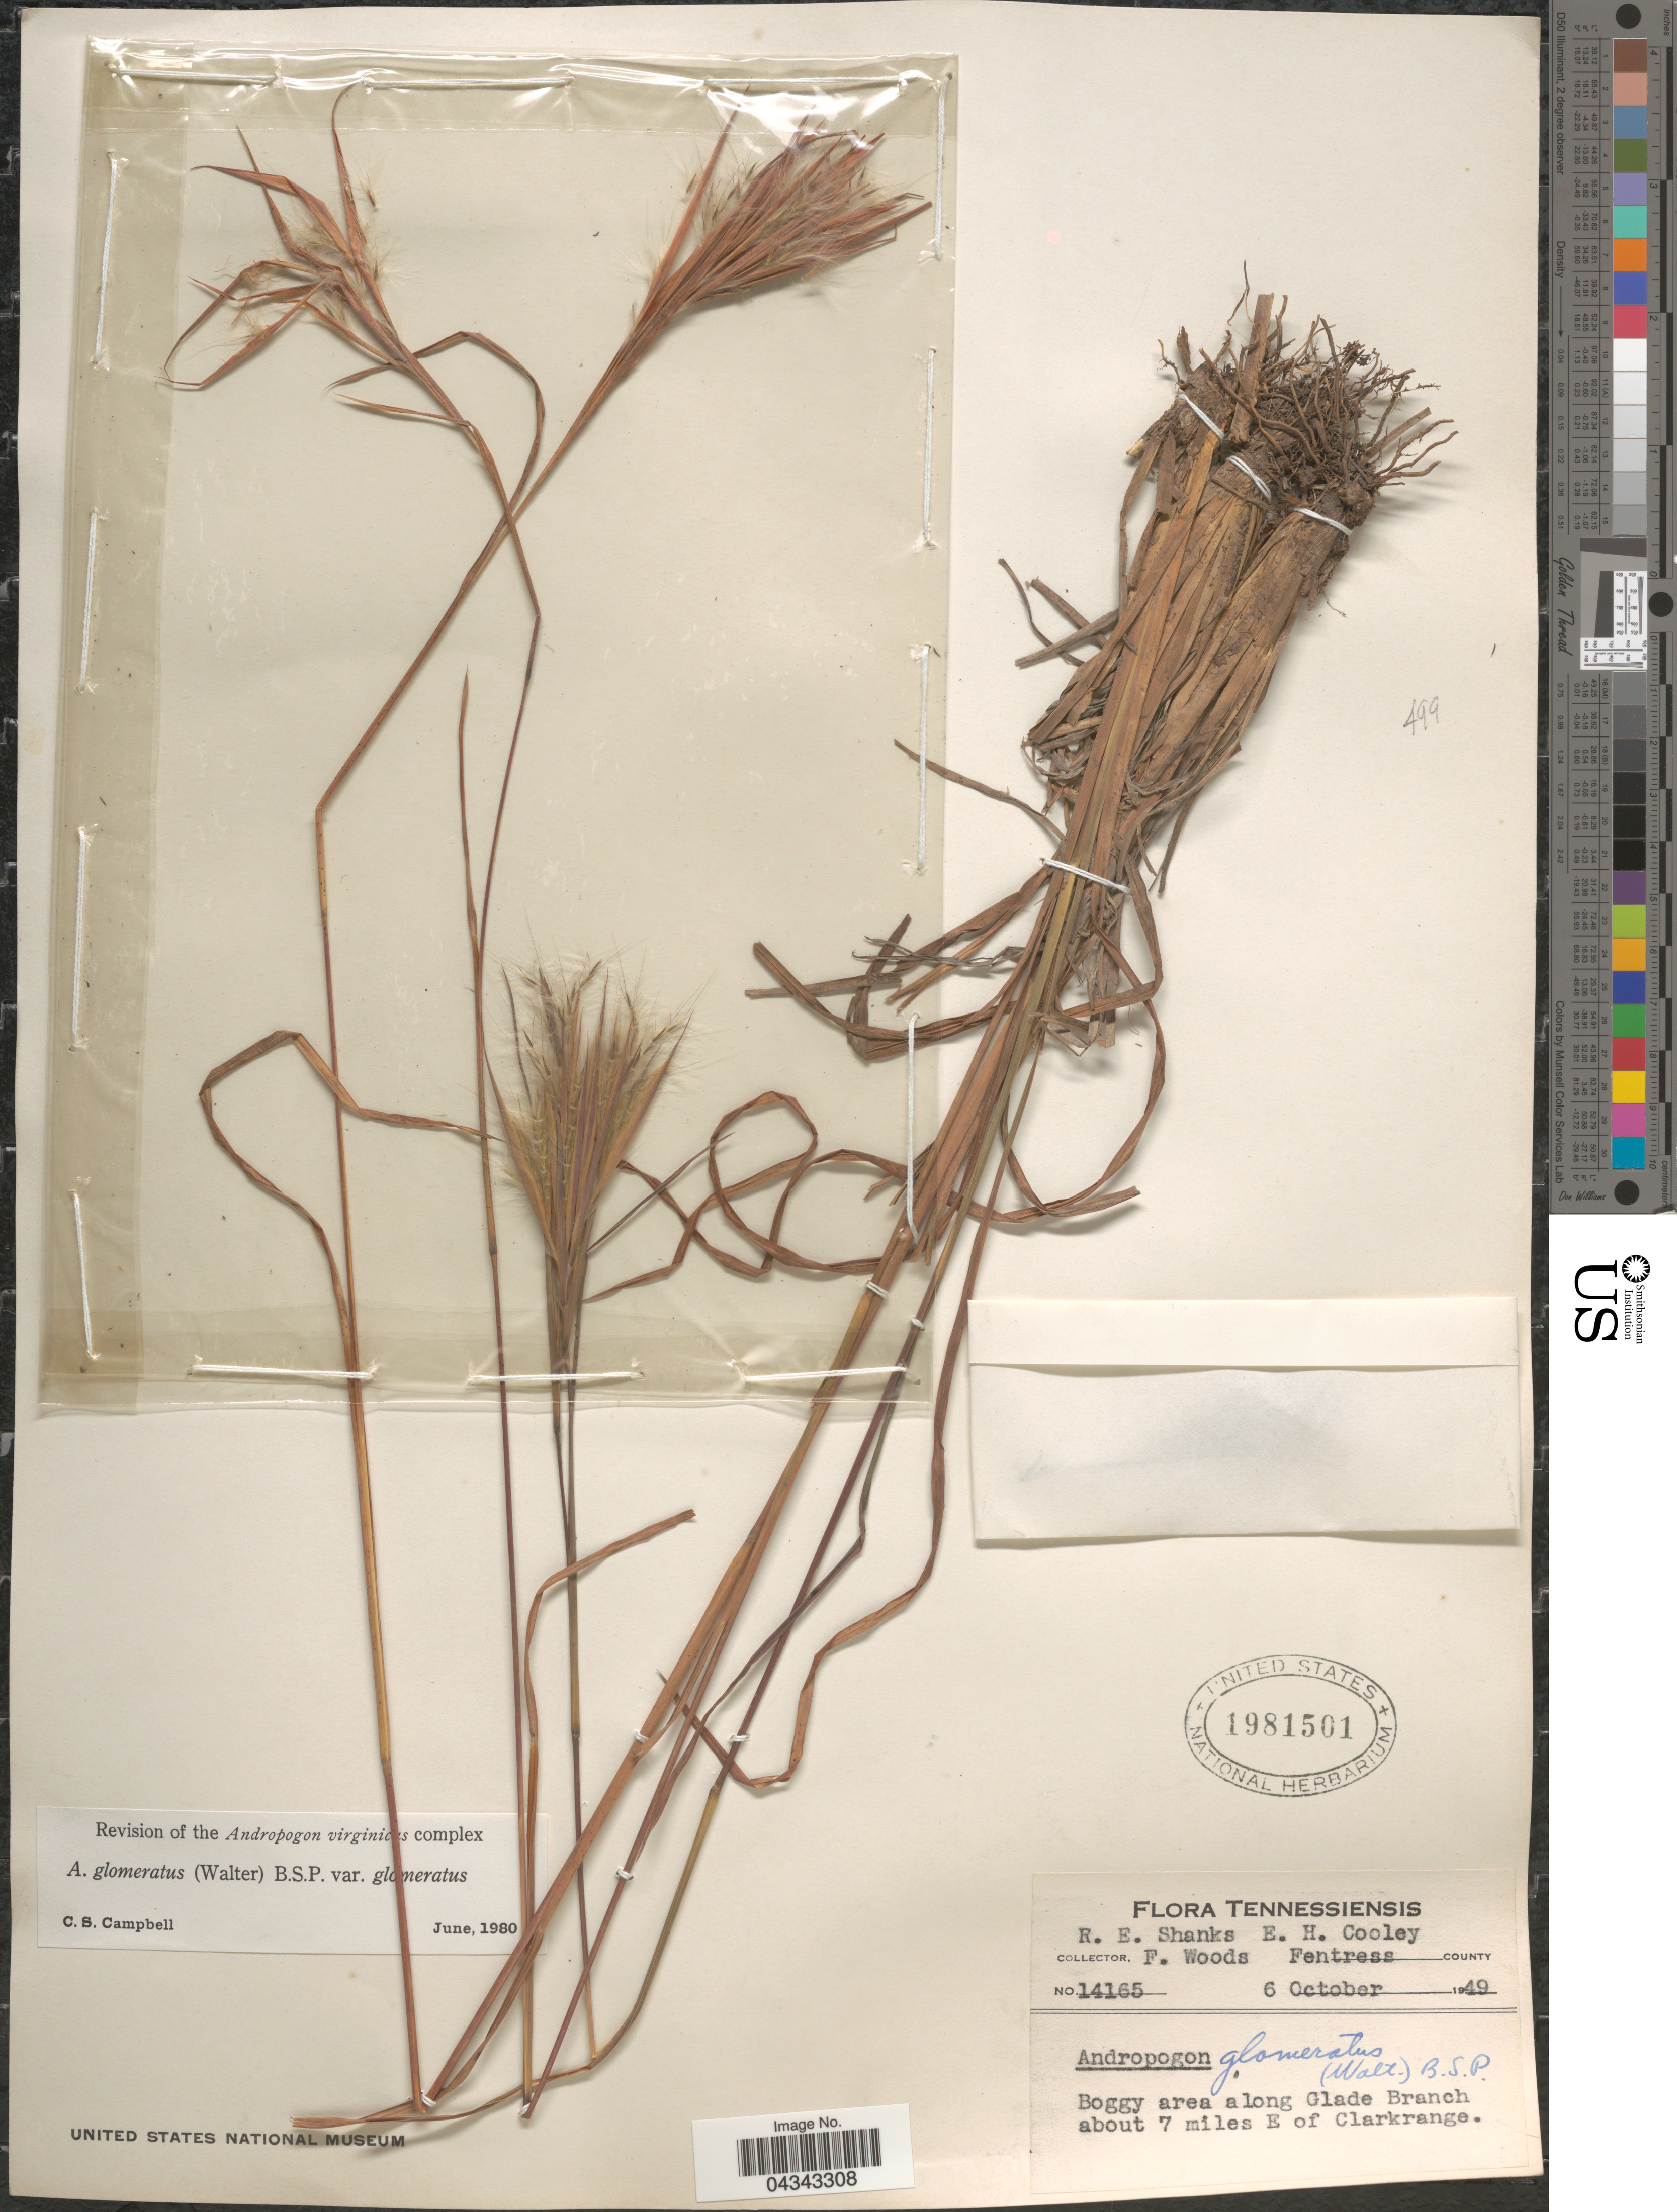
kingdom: Plantae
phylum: Tracheophyta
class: Liliopsida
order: Poales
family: Poaceae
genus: Andropogon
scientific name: Andropogon glomeratus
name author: (Walter) Britton, Stearns & Poggenb.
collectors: R. Shanks, E. H. Cooley & F. Woods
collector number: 14165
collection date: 1949-10-06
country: United States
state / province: Tennessee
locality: Tennessiensis. Fentress County. Boggy area along Glade Branch about 7 miles E of Clarkrange.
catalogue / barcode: US 1981501